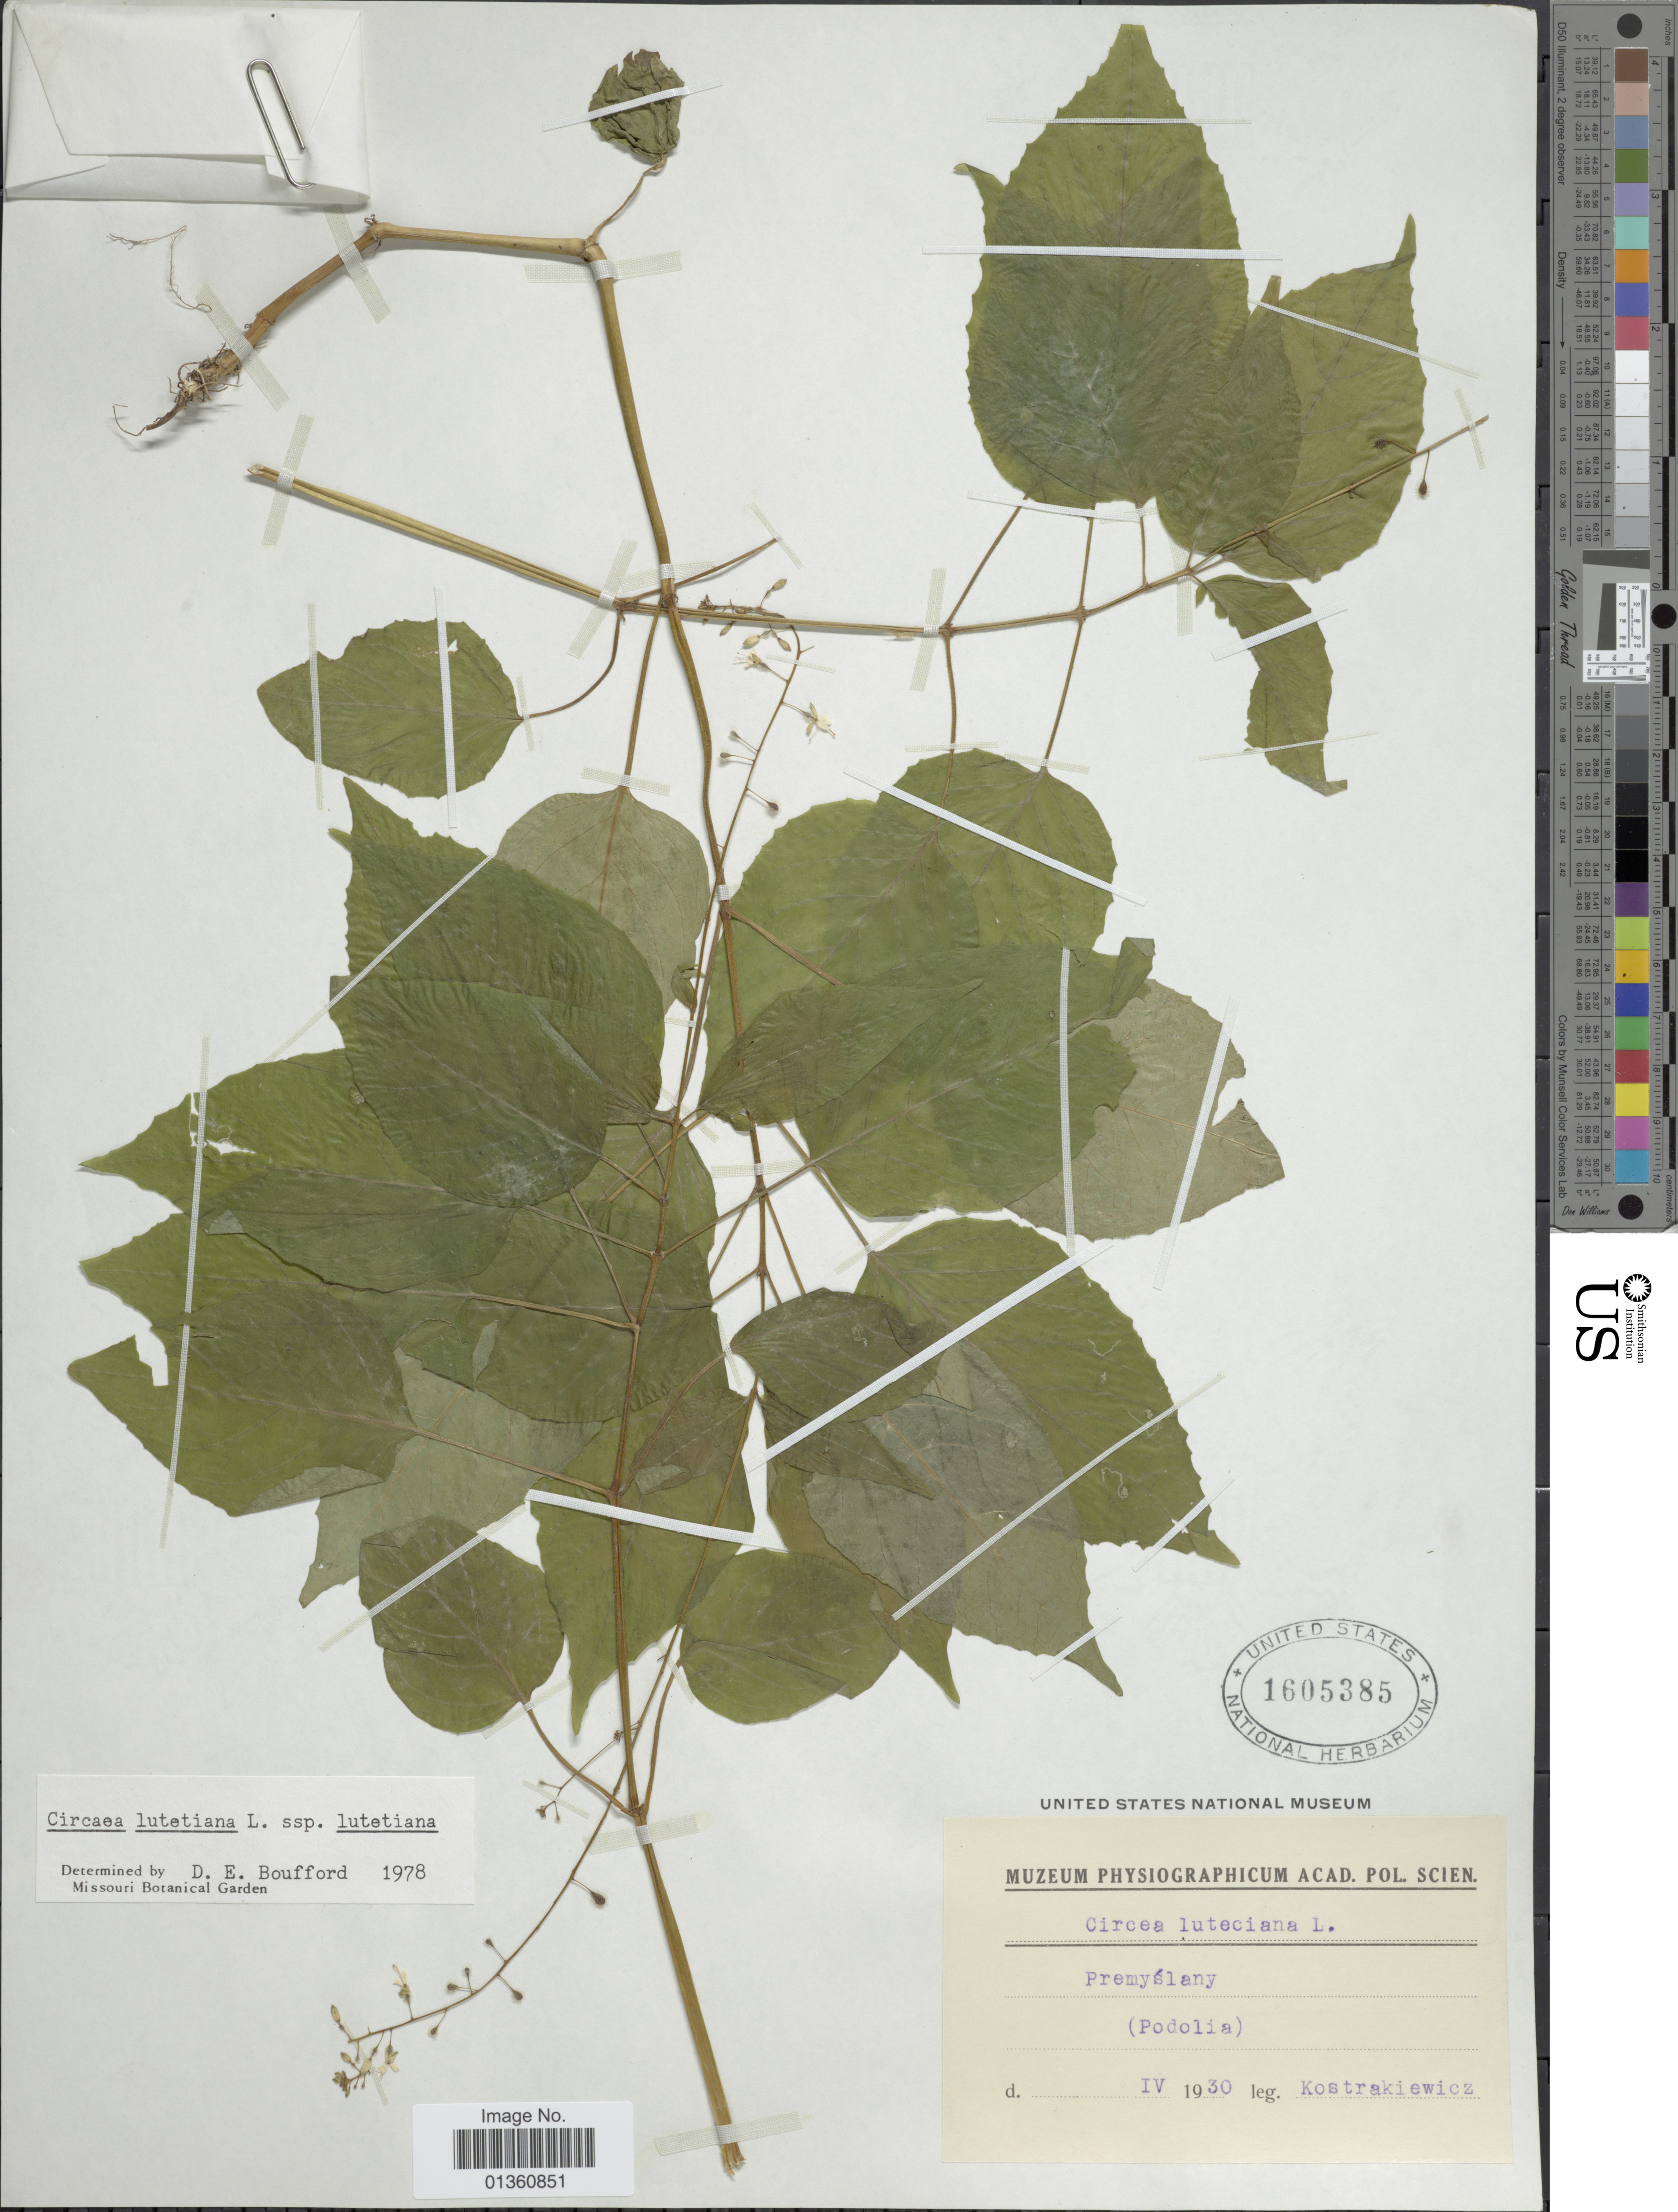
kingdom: Plantae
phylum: Tracheophyta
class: Magnoliopsida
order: Myrtales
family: Onagraceae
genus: Circaea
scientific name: Circaea lutetiana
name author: L.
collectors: Kostrakiewicz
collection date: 1930-04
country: Ukraine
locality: Premyslany (Podolia)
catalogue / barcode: US 1605385